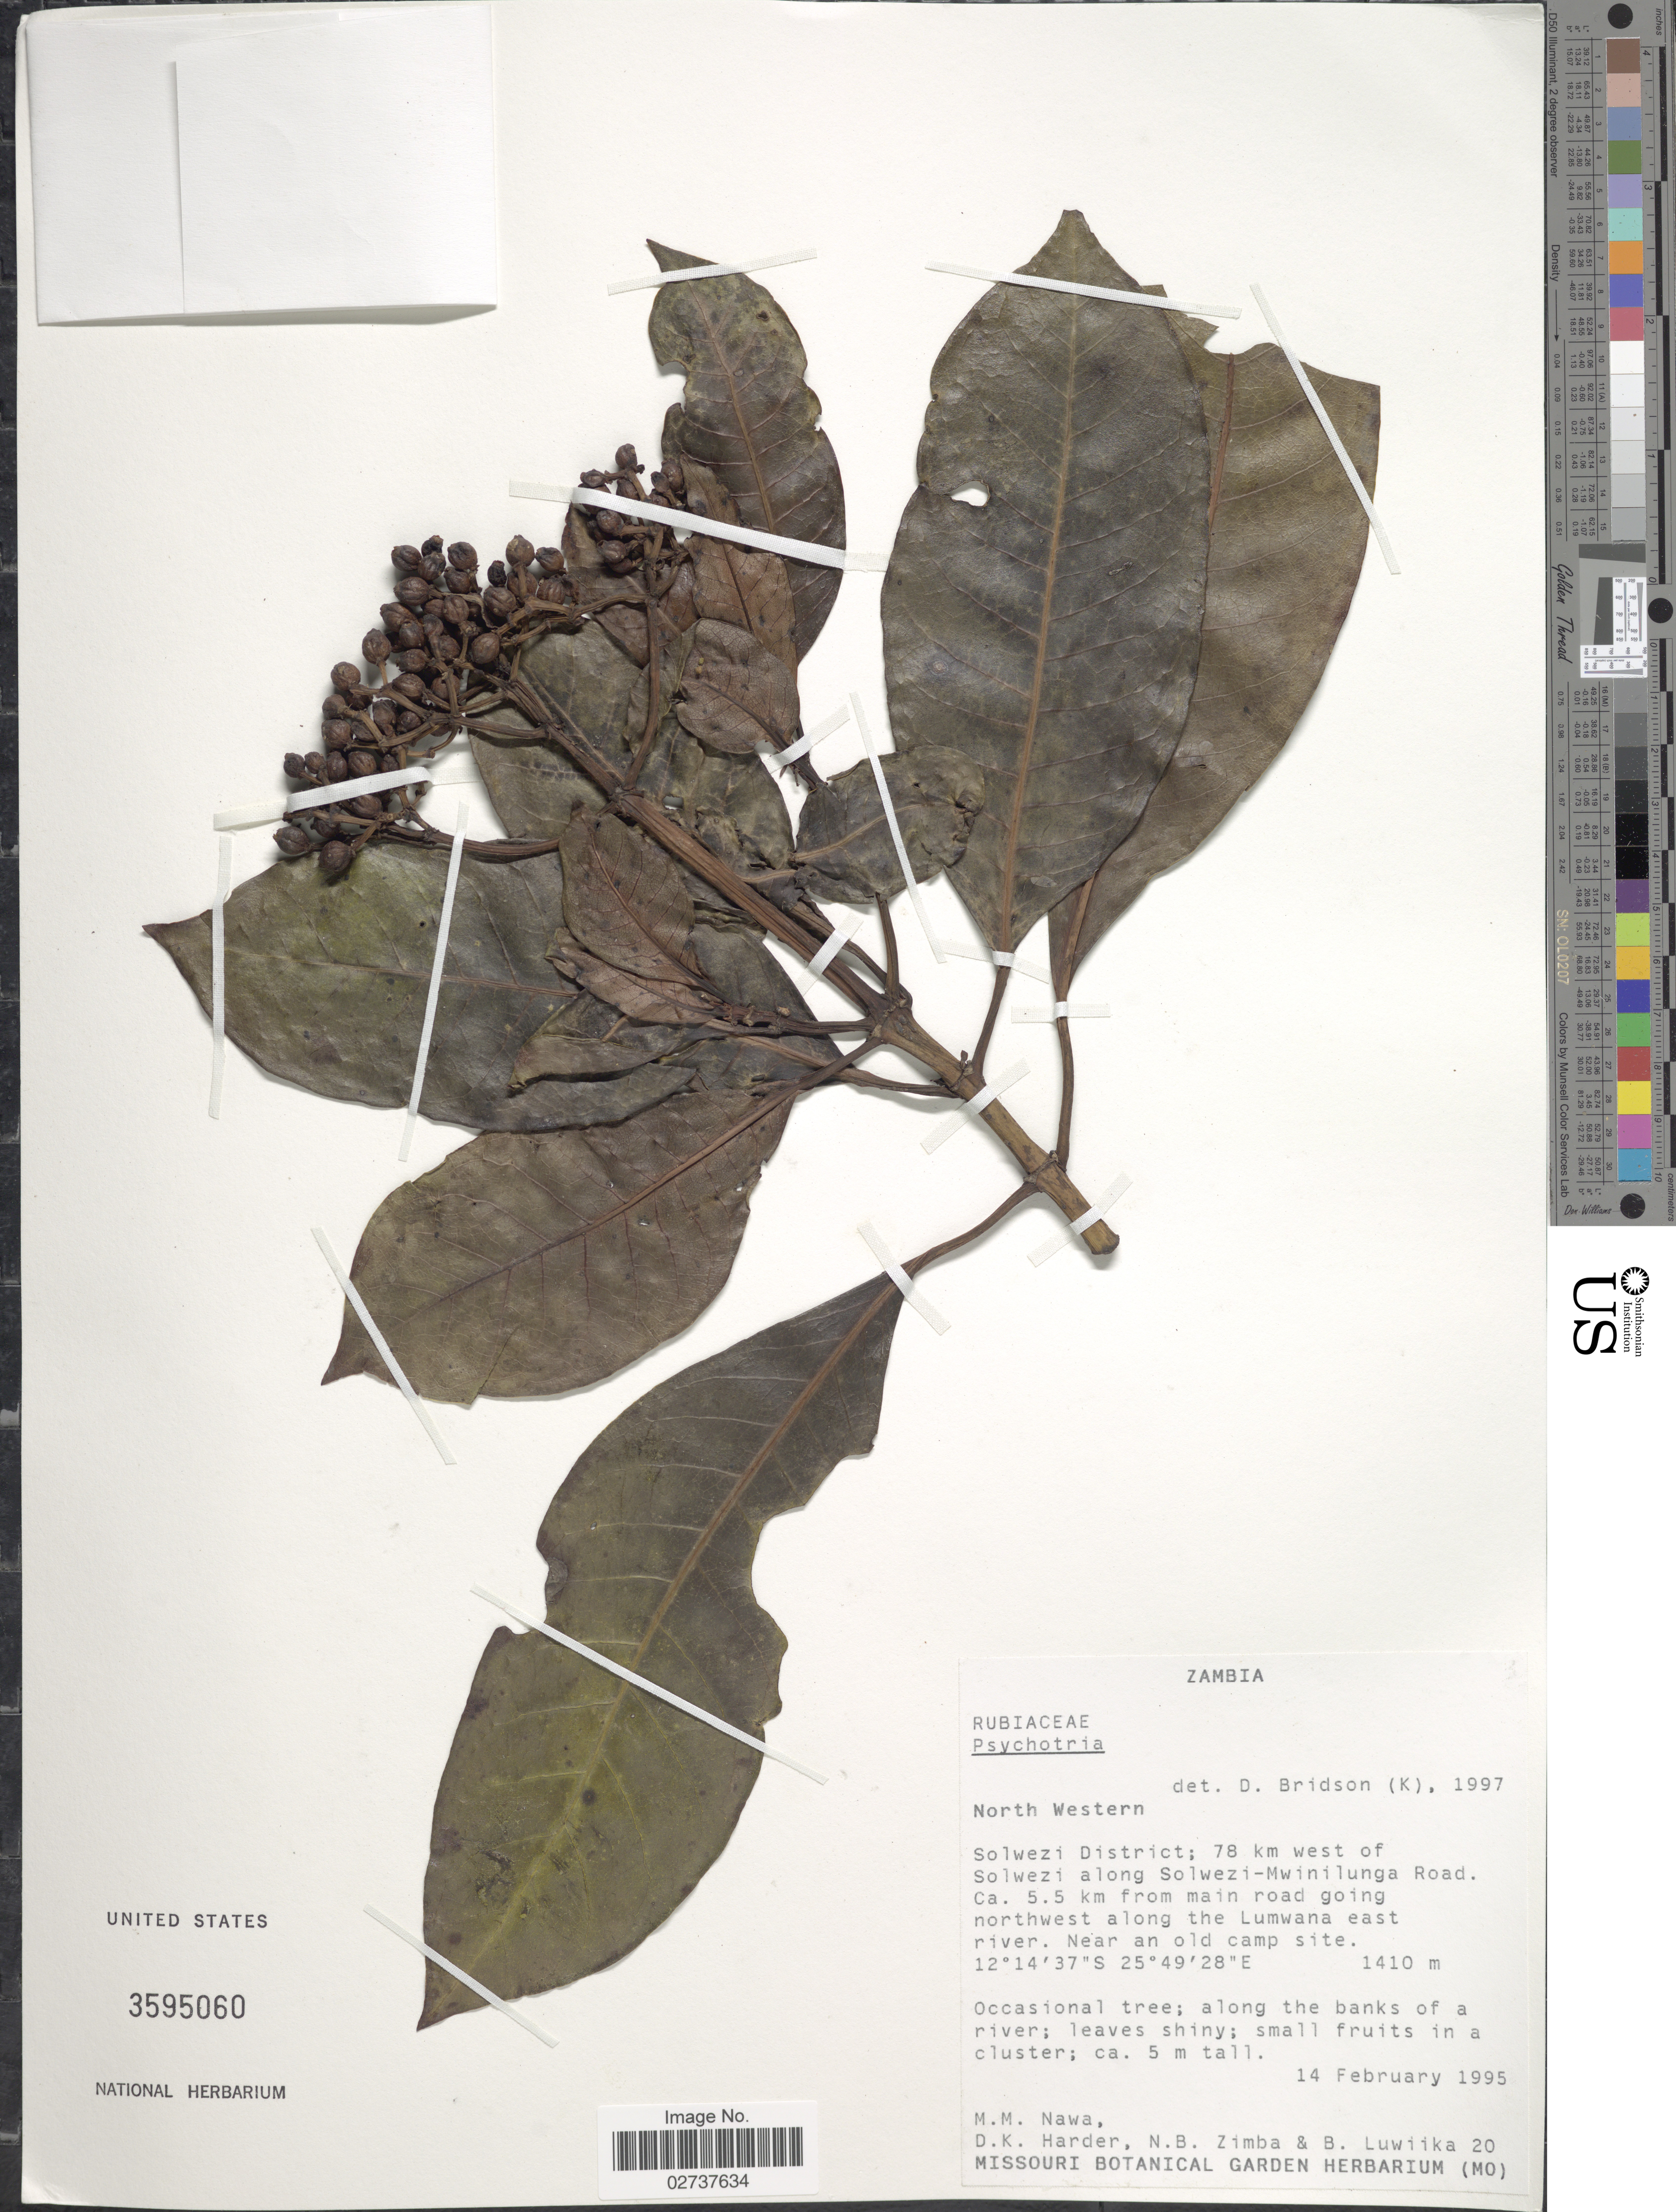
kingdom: Plantae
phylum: Tracheophyta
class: Magnoliopsida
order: Gentianales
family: Rubiaceae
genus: Psychotria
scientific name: Psychotria sp.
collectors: M. Nawa, D. Harder, N. B. Zimba & B. Luwiika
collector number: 20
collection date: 1995-02-14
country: Zambia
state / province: North-Western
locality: Solwezi District: 7.8 km west of Solwezi along Solwezi-Mwinilunga Road, Ca. 5.5 km from main road going northwest along the Lumwana east river, near an old camp site.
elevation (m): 1410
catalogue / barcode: US 3595060